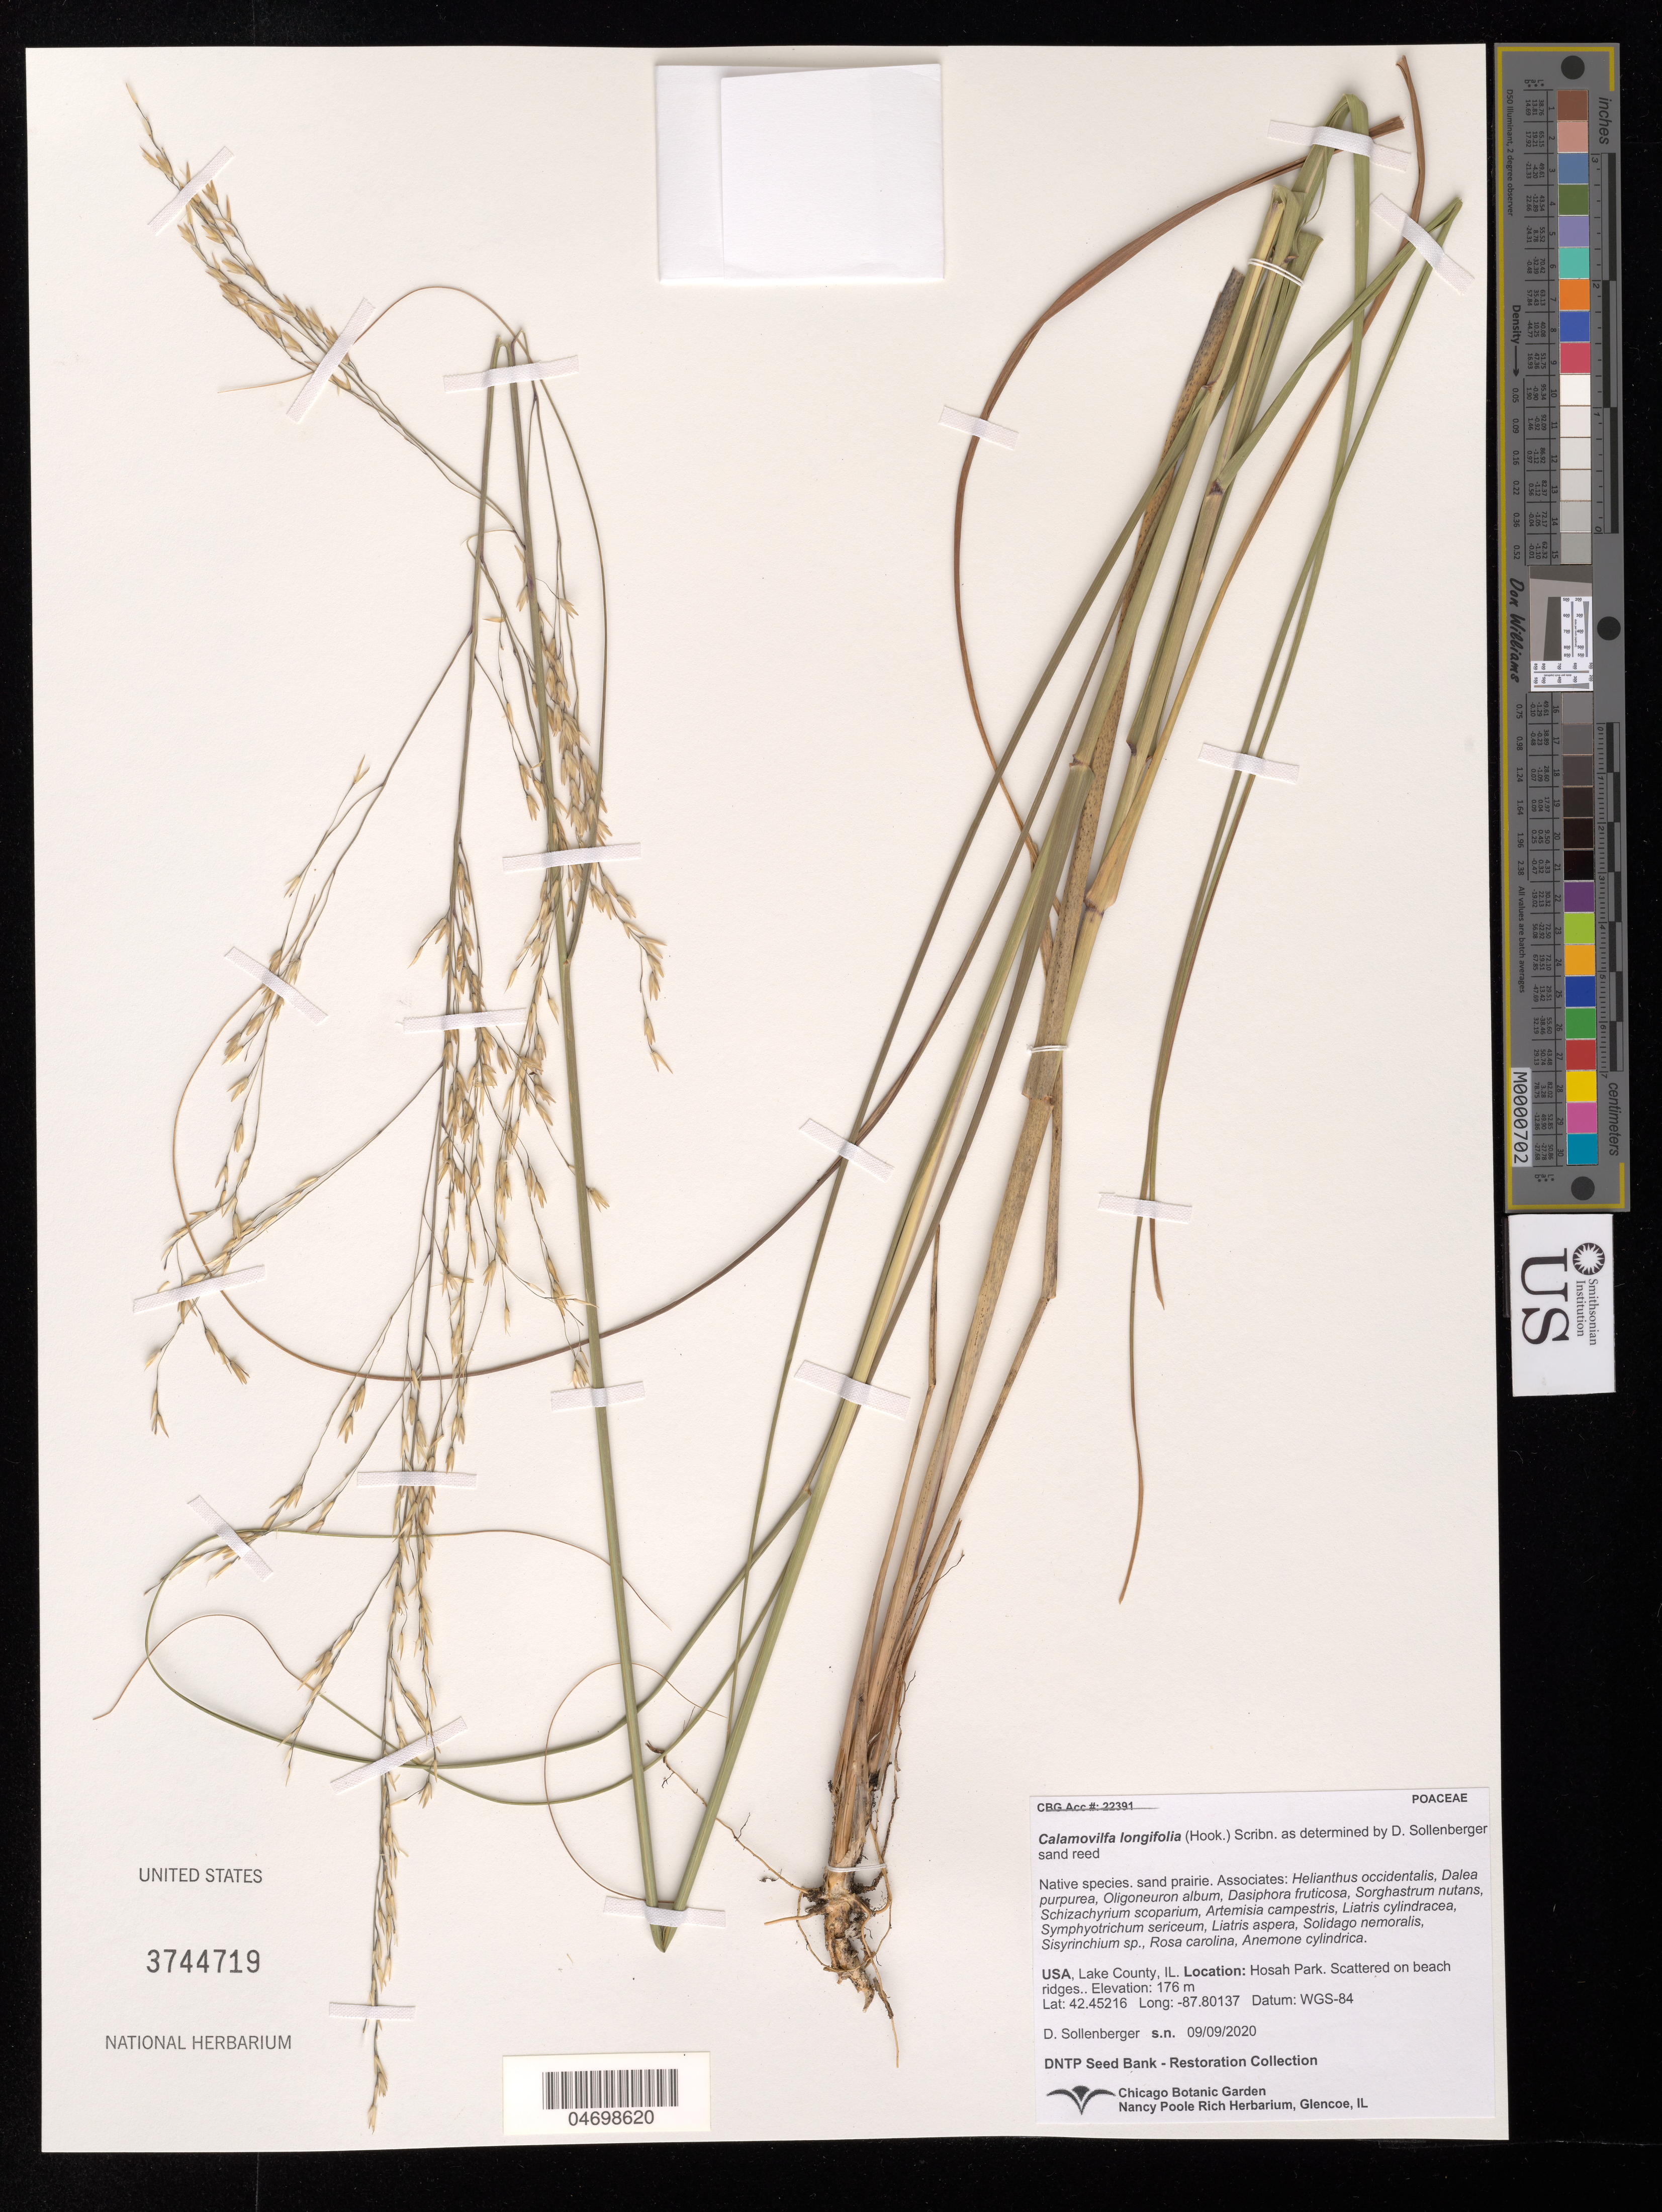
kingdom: Plantae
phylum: Tracheophyta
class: Liliopsida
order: Poales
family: Poaceae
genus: Calamovilfa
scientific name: Calamovilfa longifolia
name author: Scribn. & Southw.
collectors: D. Sollenberger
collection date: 2020-09-09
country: United States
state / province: Illinois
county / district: Lake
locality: Zion. Hosah Park, beach ridges.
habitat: Sand prairie. With Dalea purpurea, Liatris aspera, Rosa carolina, etc.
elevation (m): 176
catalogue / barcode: US 3744719